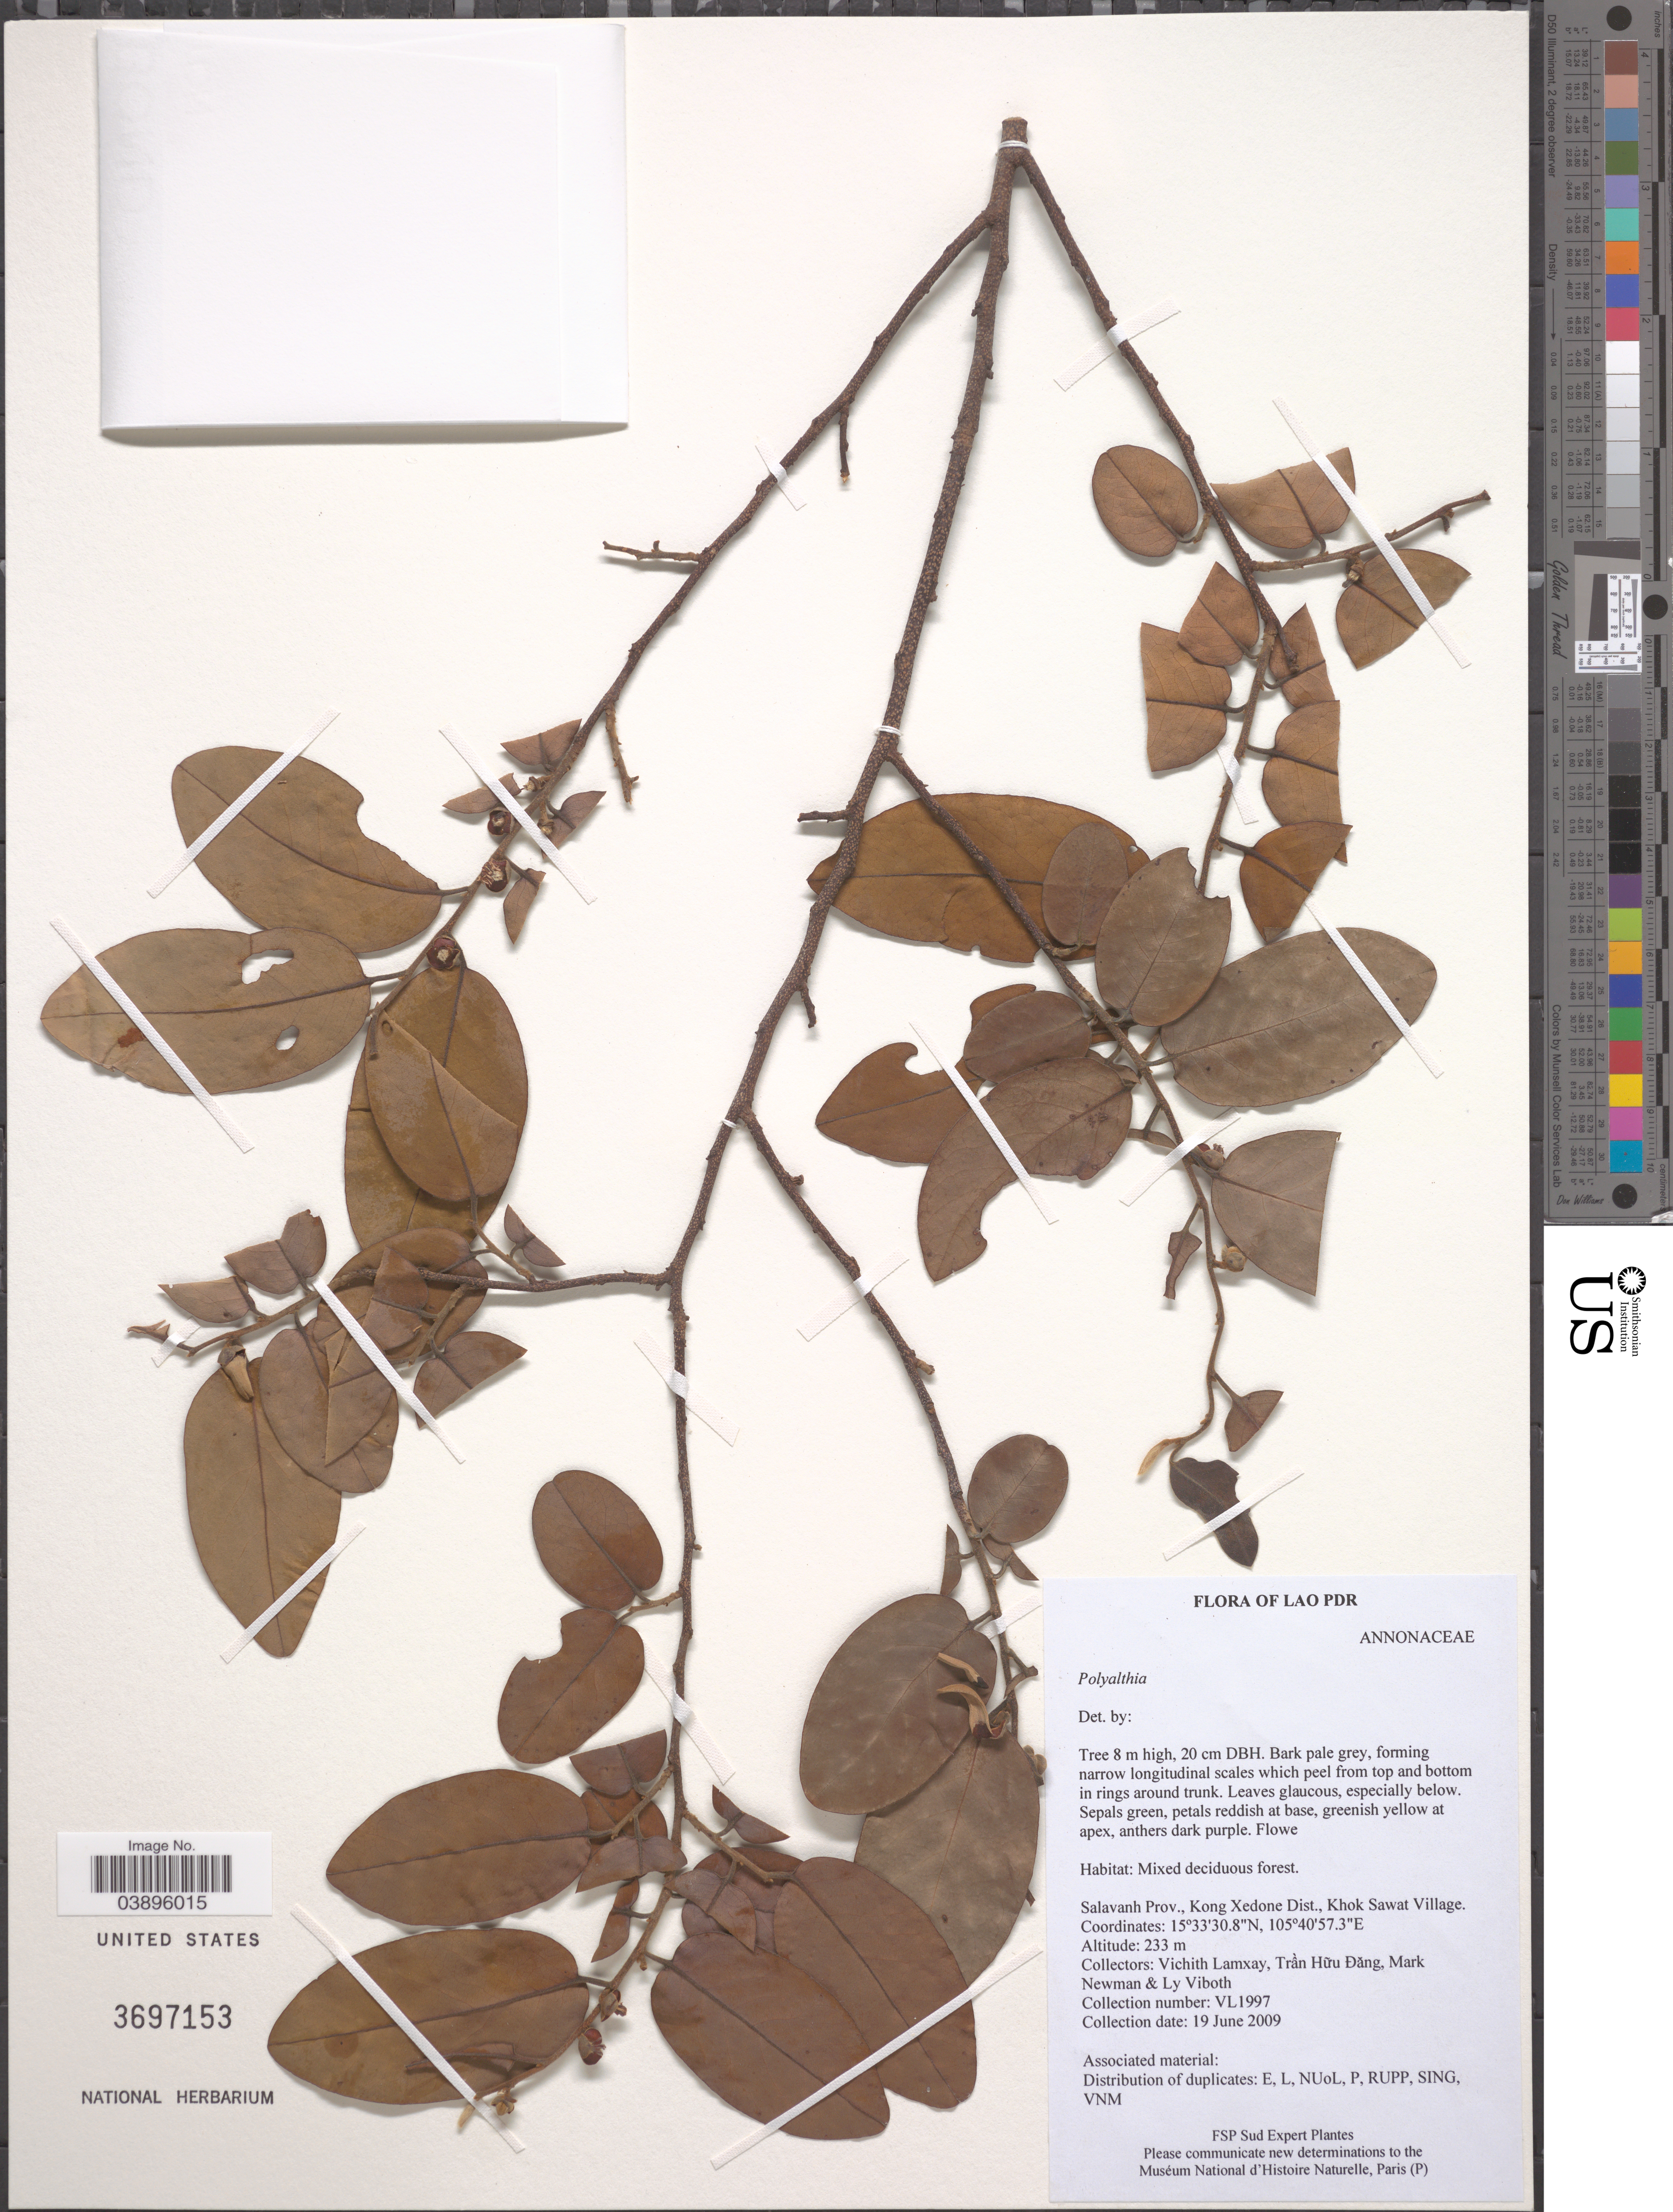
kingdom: Plantae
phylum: Tracheophyta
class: Magnoliopsida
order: Magnoliales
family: Annonaceae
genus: Polyalthia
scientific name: Polyalthia sp.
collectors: V. Lamxay, T. Dang, M. F. Newman & L. Viboth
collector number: VL1997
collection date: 2009-06-19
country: Laos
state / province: Salavan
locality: Lao PDR. Salavanh Prov., Kong Xedone Dist., Khok Sawat Village.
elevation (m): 233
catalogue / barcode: US 3697153